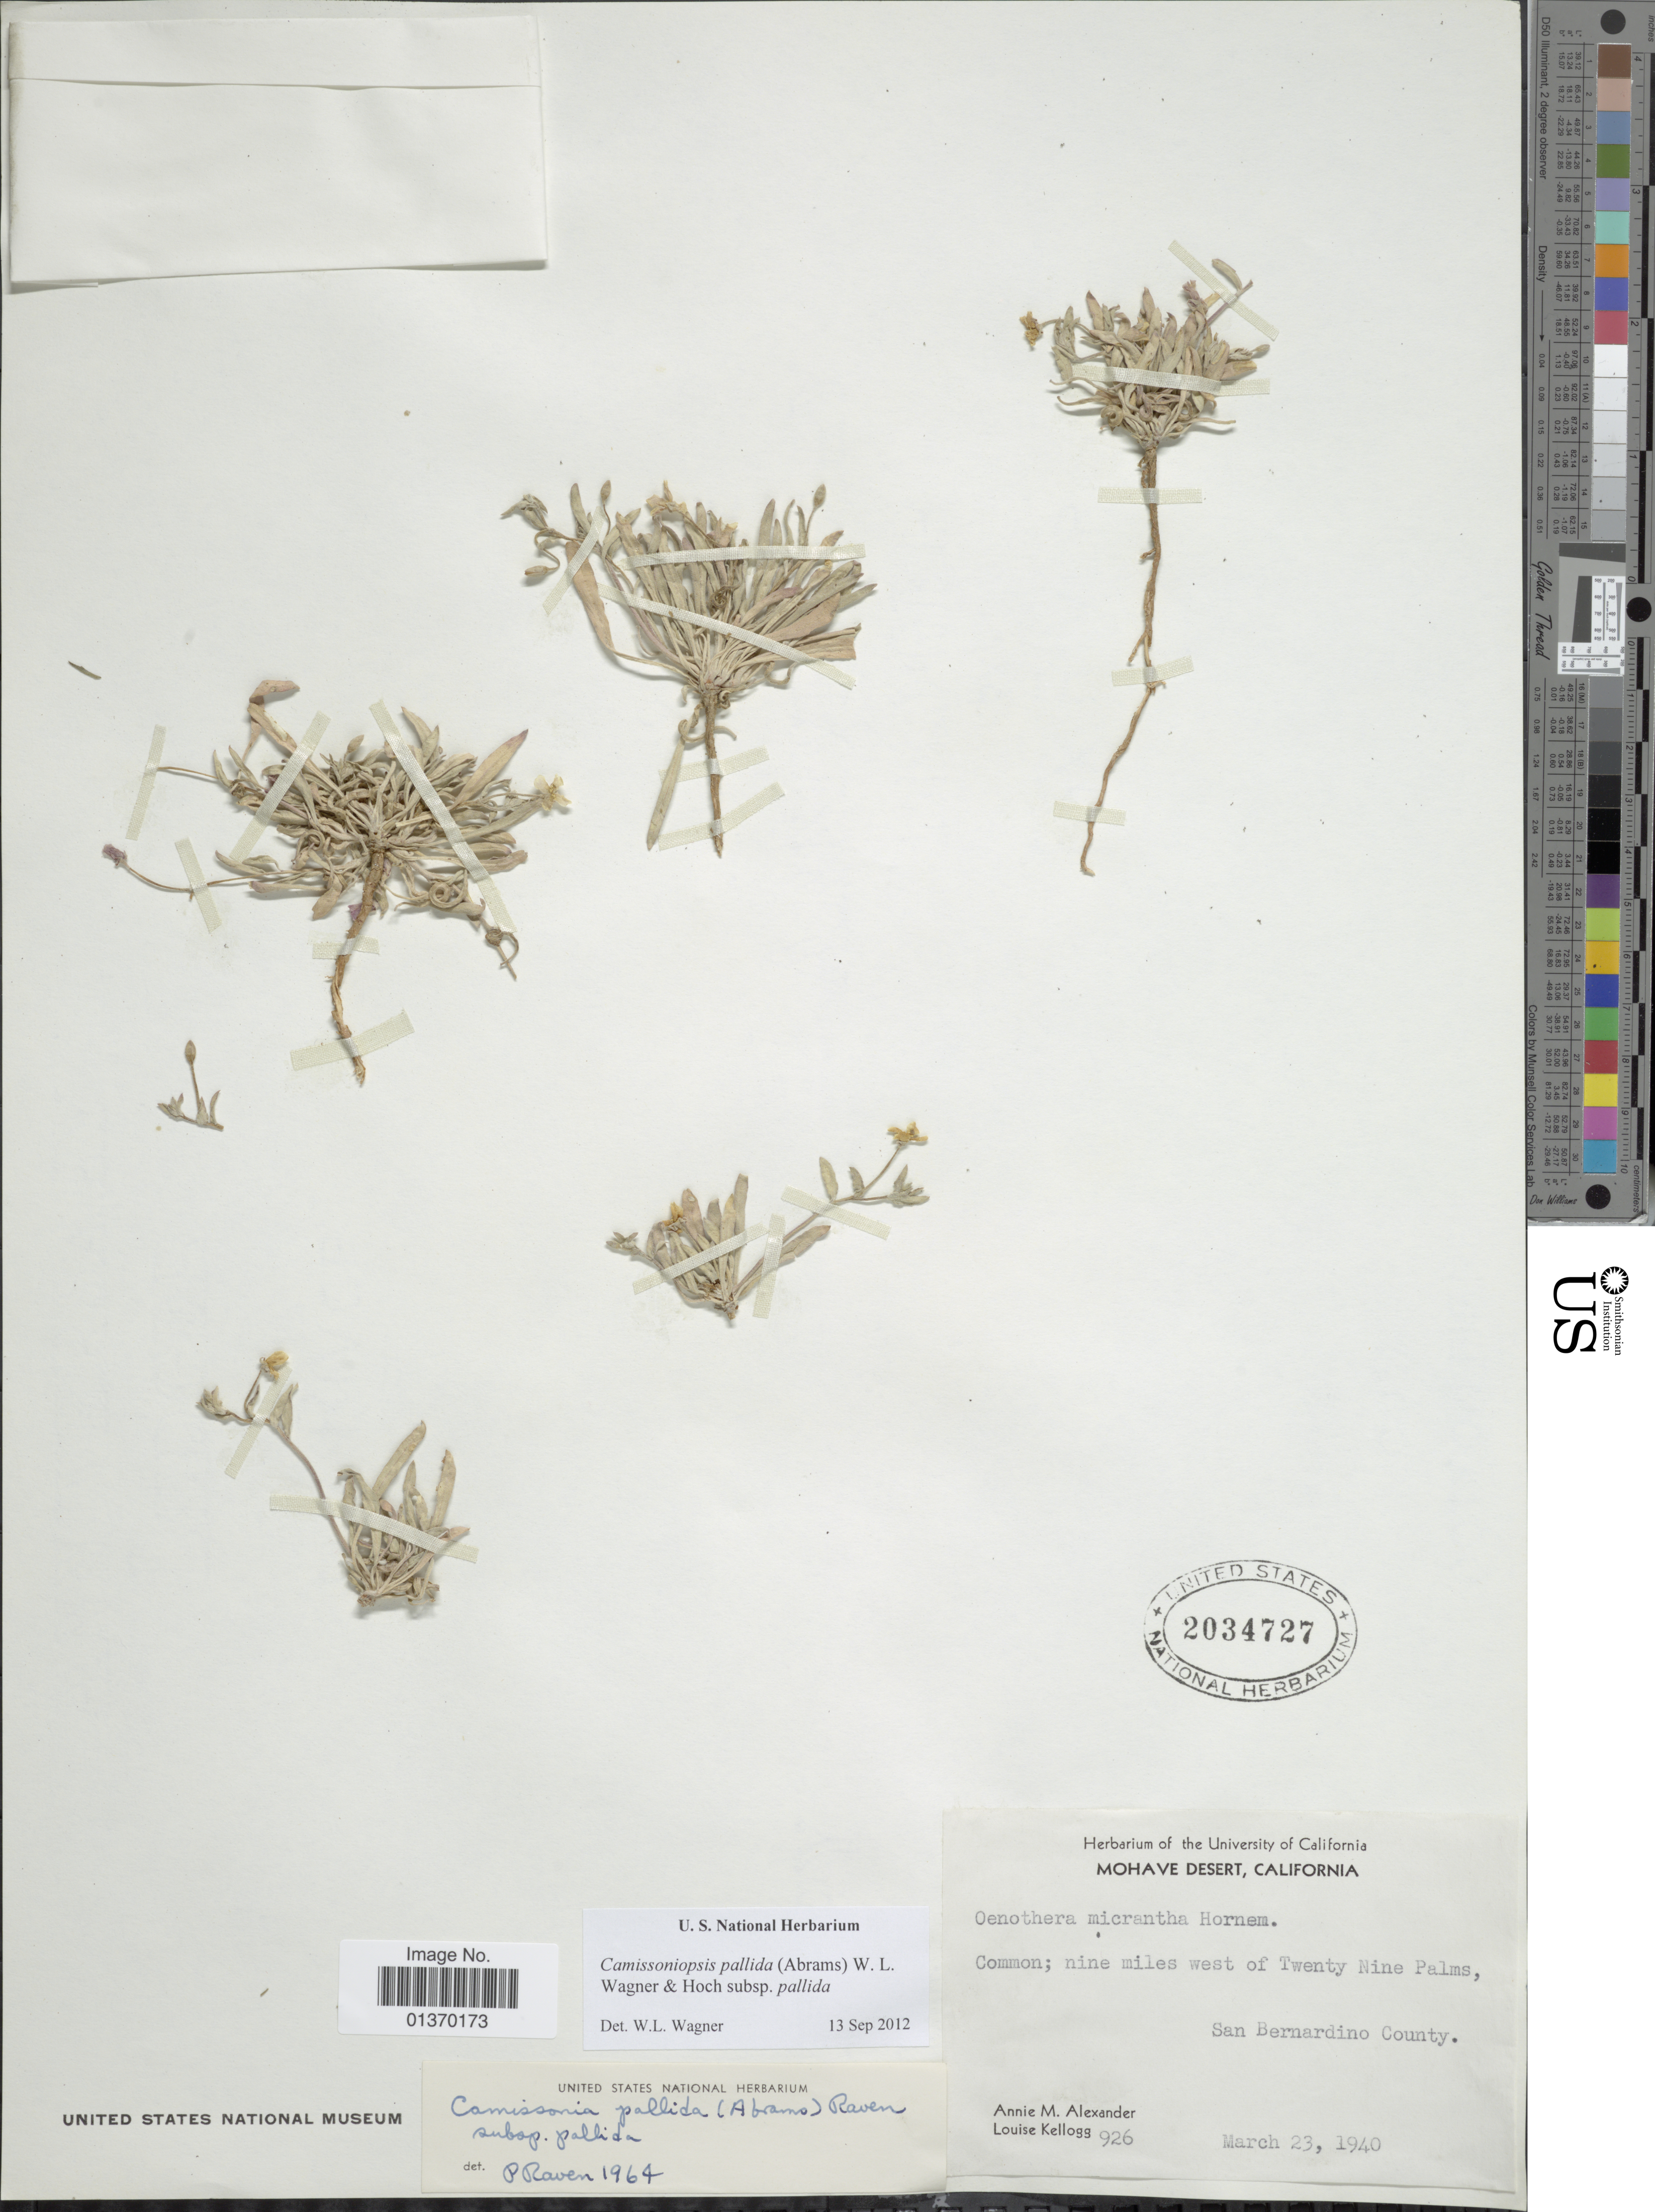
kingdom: Plantae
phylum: Tracheophyta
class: Magnoliopsida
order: Myrtales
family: Onagraceae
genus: Camissoniopsis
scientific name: Camissoniopsis pallida subsp. pallida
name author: (Abrams) W.L. Wagner & Hoch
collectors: A. M. Alexander & L. Kellogg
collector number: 926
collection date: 1940-03-23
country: United States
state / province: California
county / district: San Bernardino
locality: Mohave Desert, nine miles west of Twenty Nine Palms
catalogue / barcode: US 2034727